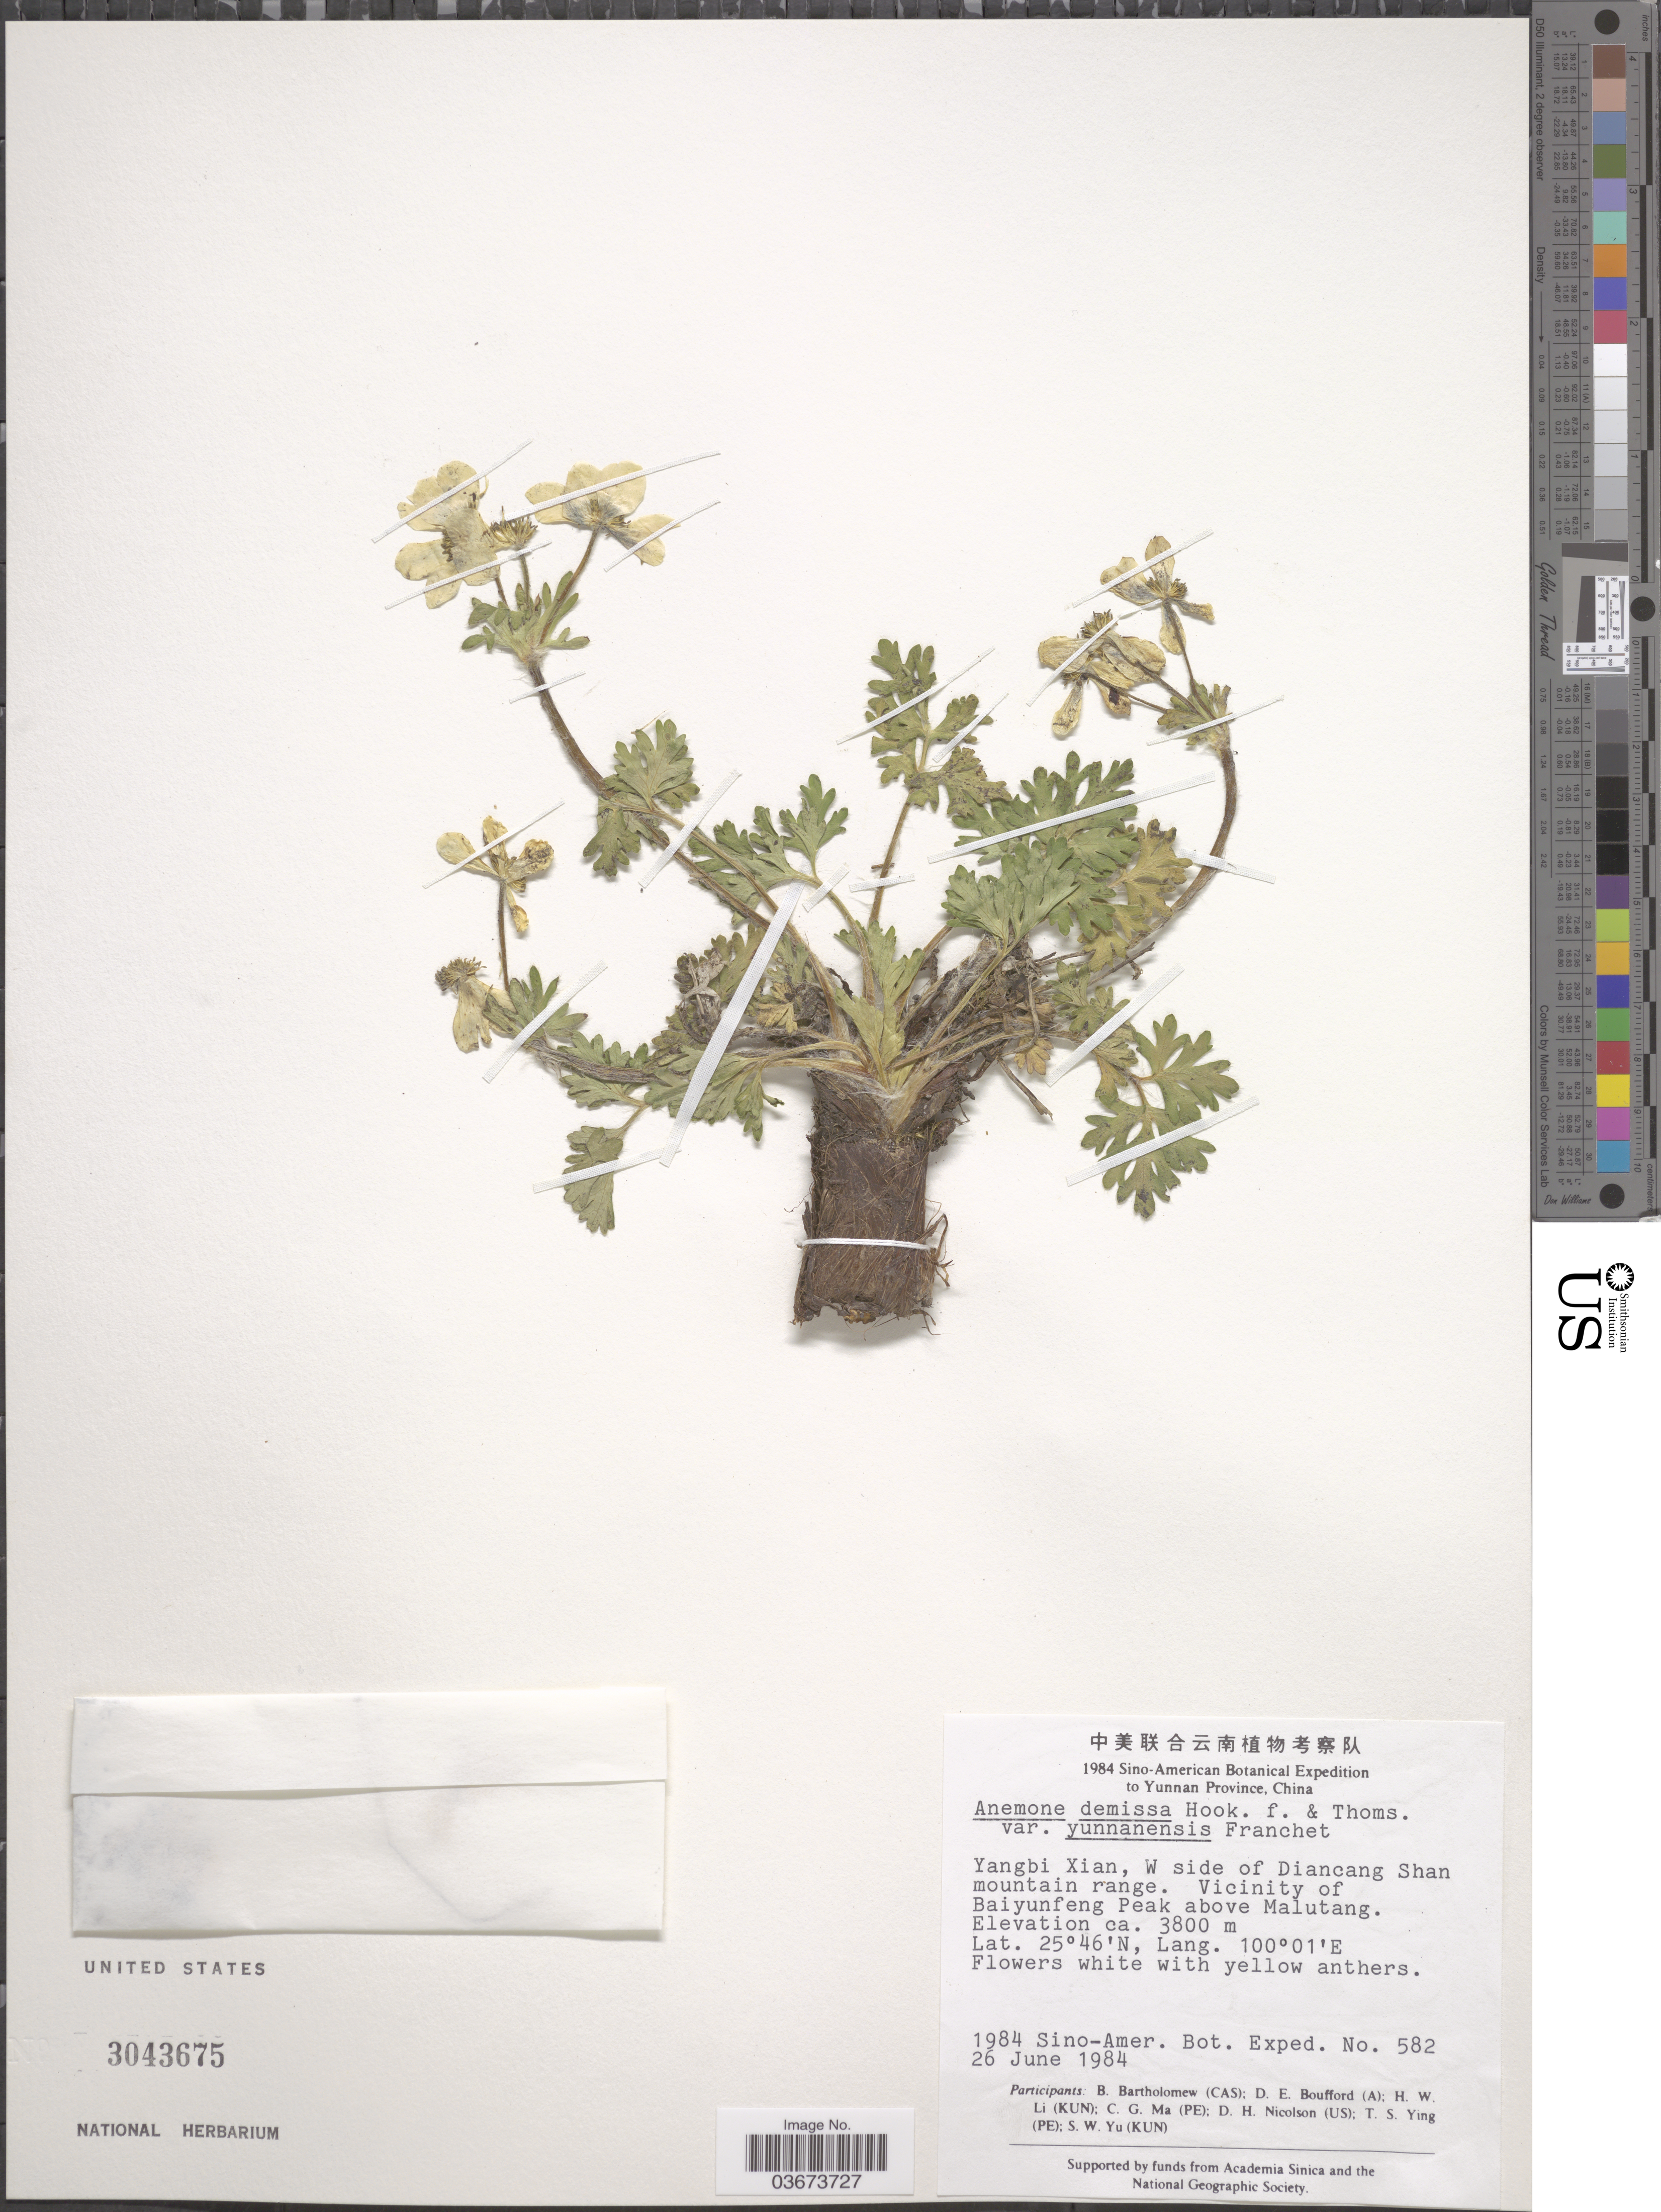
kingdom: Plantae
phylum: Tracheophyta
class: Magnoliopsida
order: Ranunculales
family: Ranunculaceae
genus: Anemone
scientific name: Anemone demissa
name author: (Thomson) Hook.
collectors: Sino-Amer. Bot. Exped. 1984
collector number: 582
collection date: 1984-06-26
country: China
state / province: Yunnan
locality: Yangbi Xian, W side of Diancang Shan mountain range. Vicinity of Baiyunfeng Peak above Malutang.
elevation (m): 3800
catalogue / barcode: US 3043675